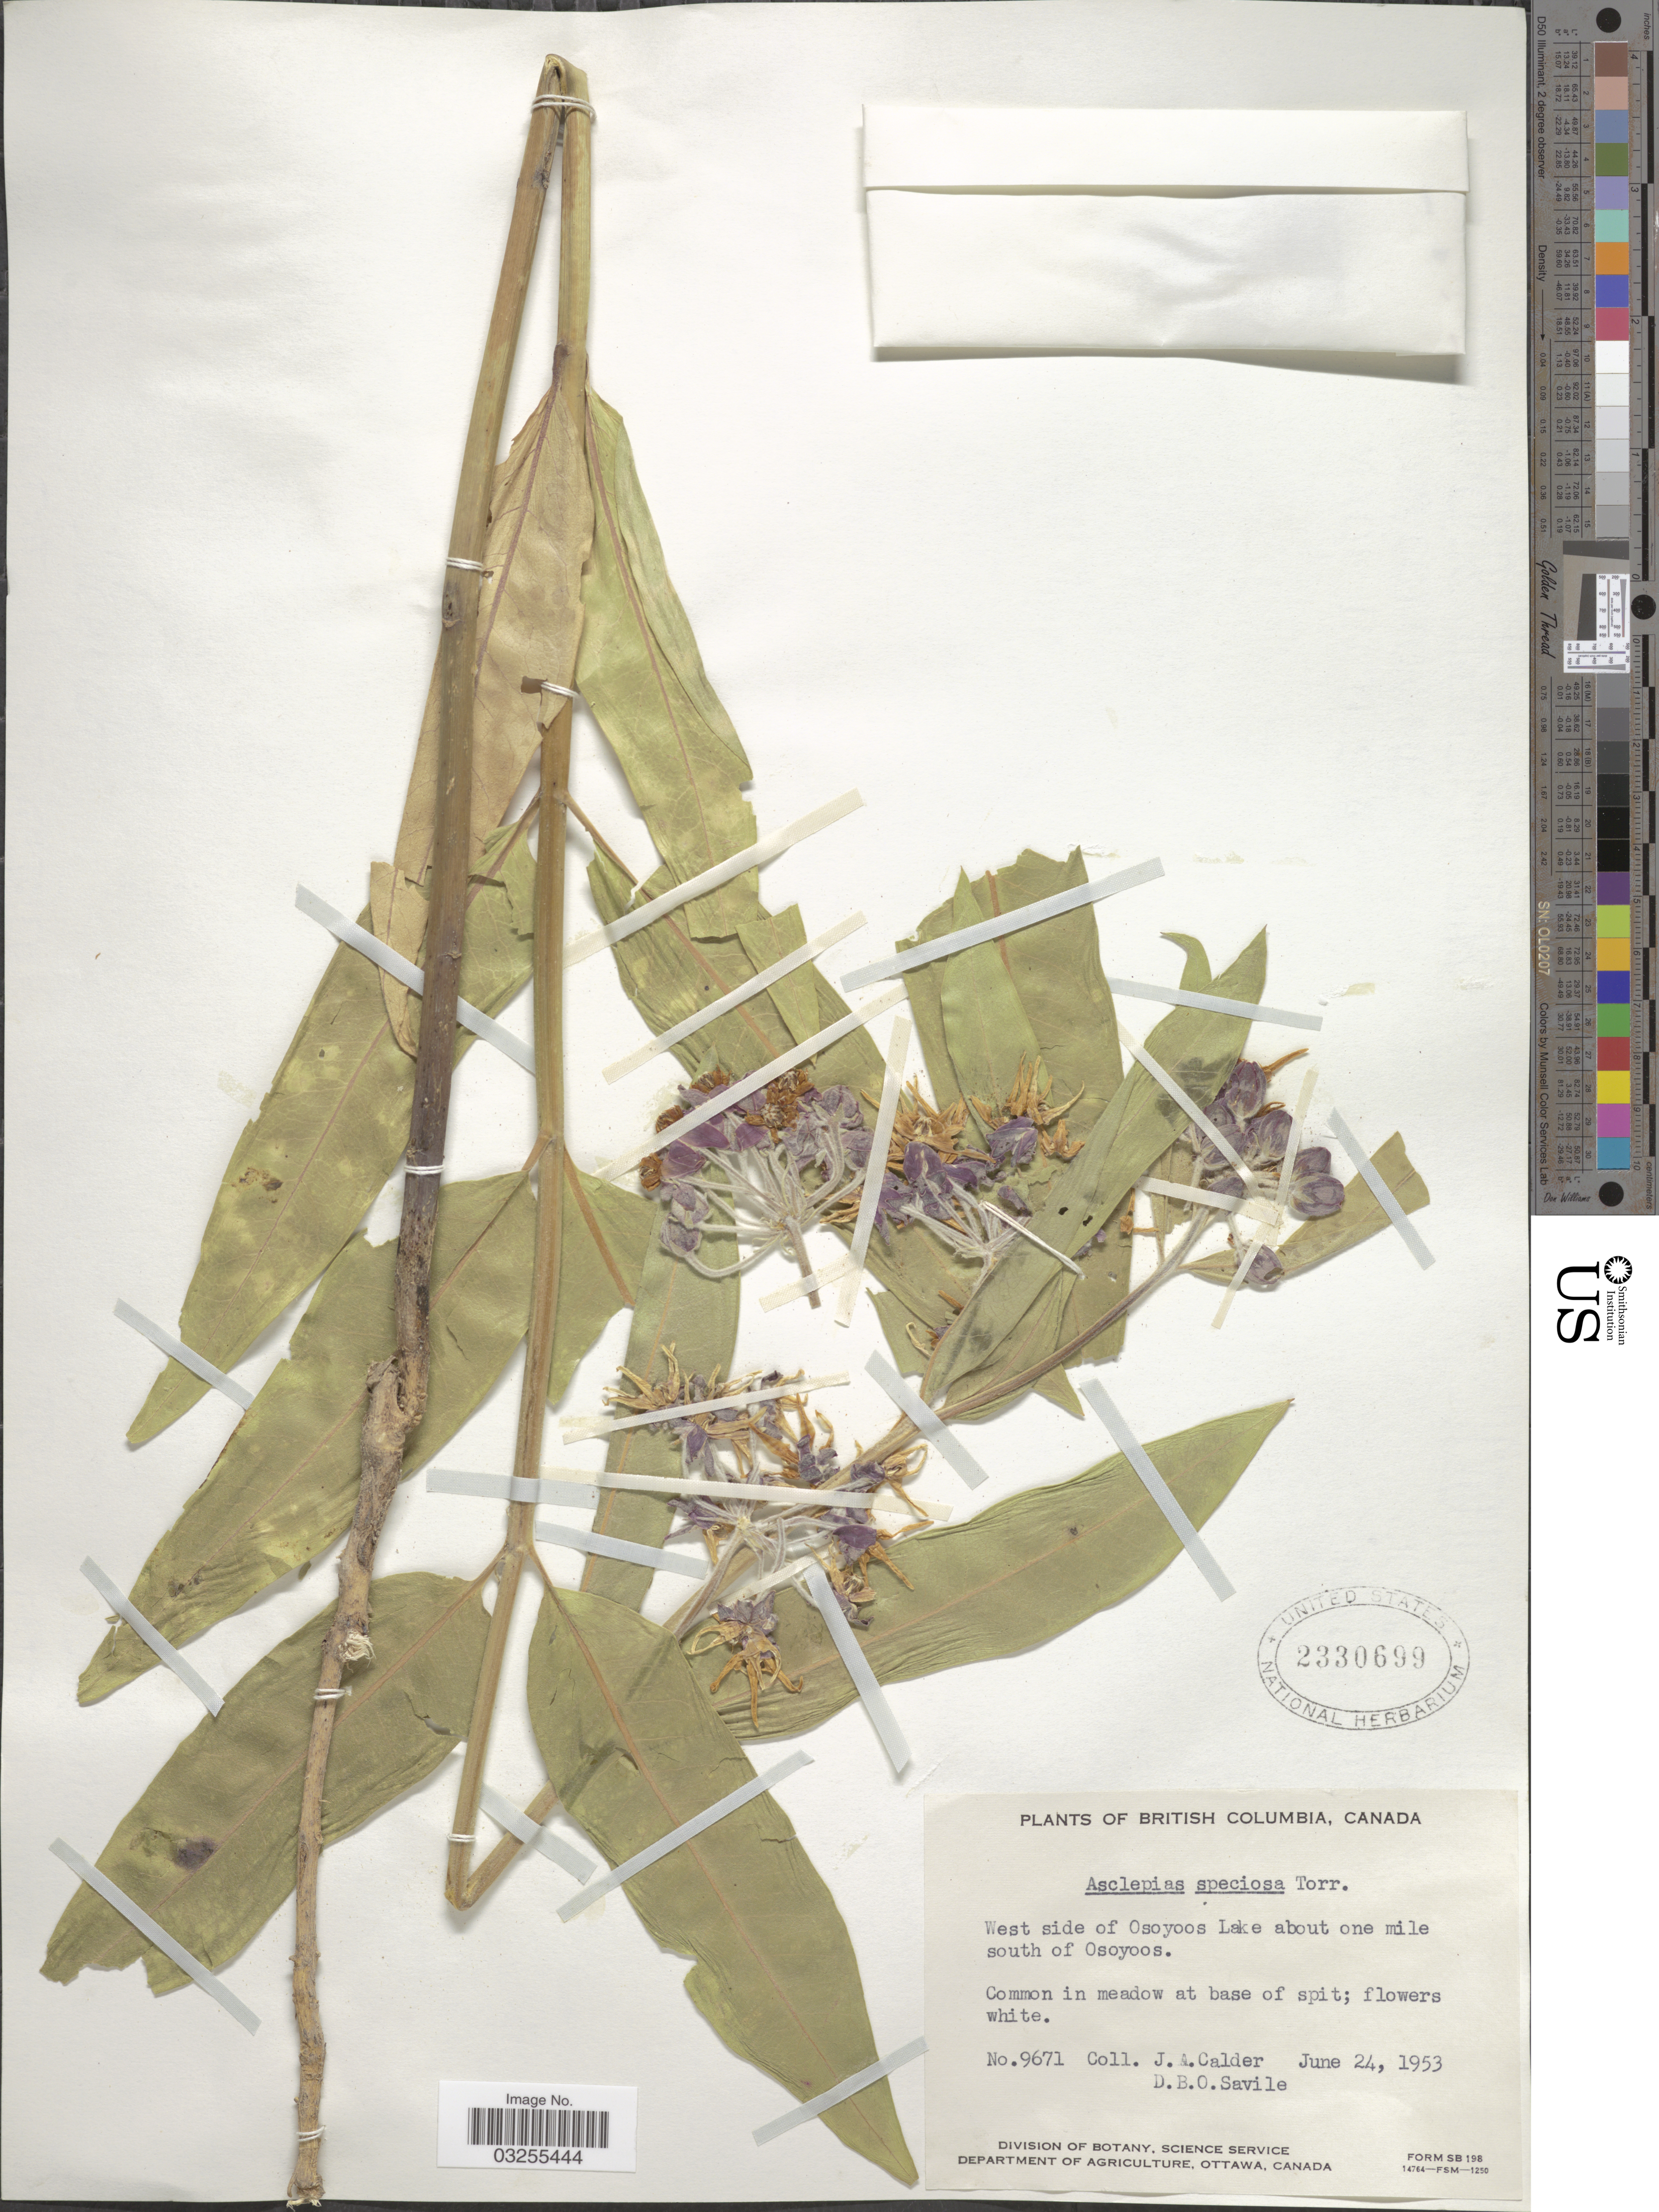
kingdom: Plantae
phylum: Tracheophyta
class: Magnoliopsida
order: Gentianales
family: Apocynaceae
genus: Asclepias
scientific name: Asclepias speciosa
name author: Torr.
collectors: J. A. Calder & D. Savile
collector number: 9671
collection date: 1953-06-24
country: Canada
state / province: British Columbia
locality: West side of Osoyoos Lake about one mile south of Osoyoos.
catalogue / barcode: US 2330699